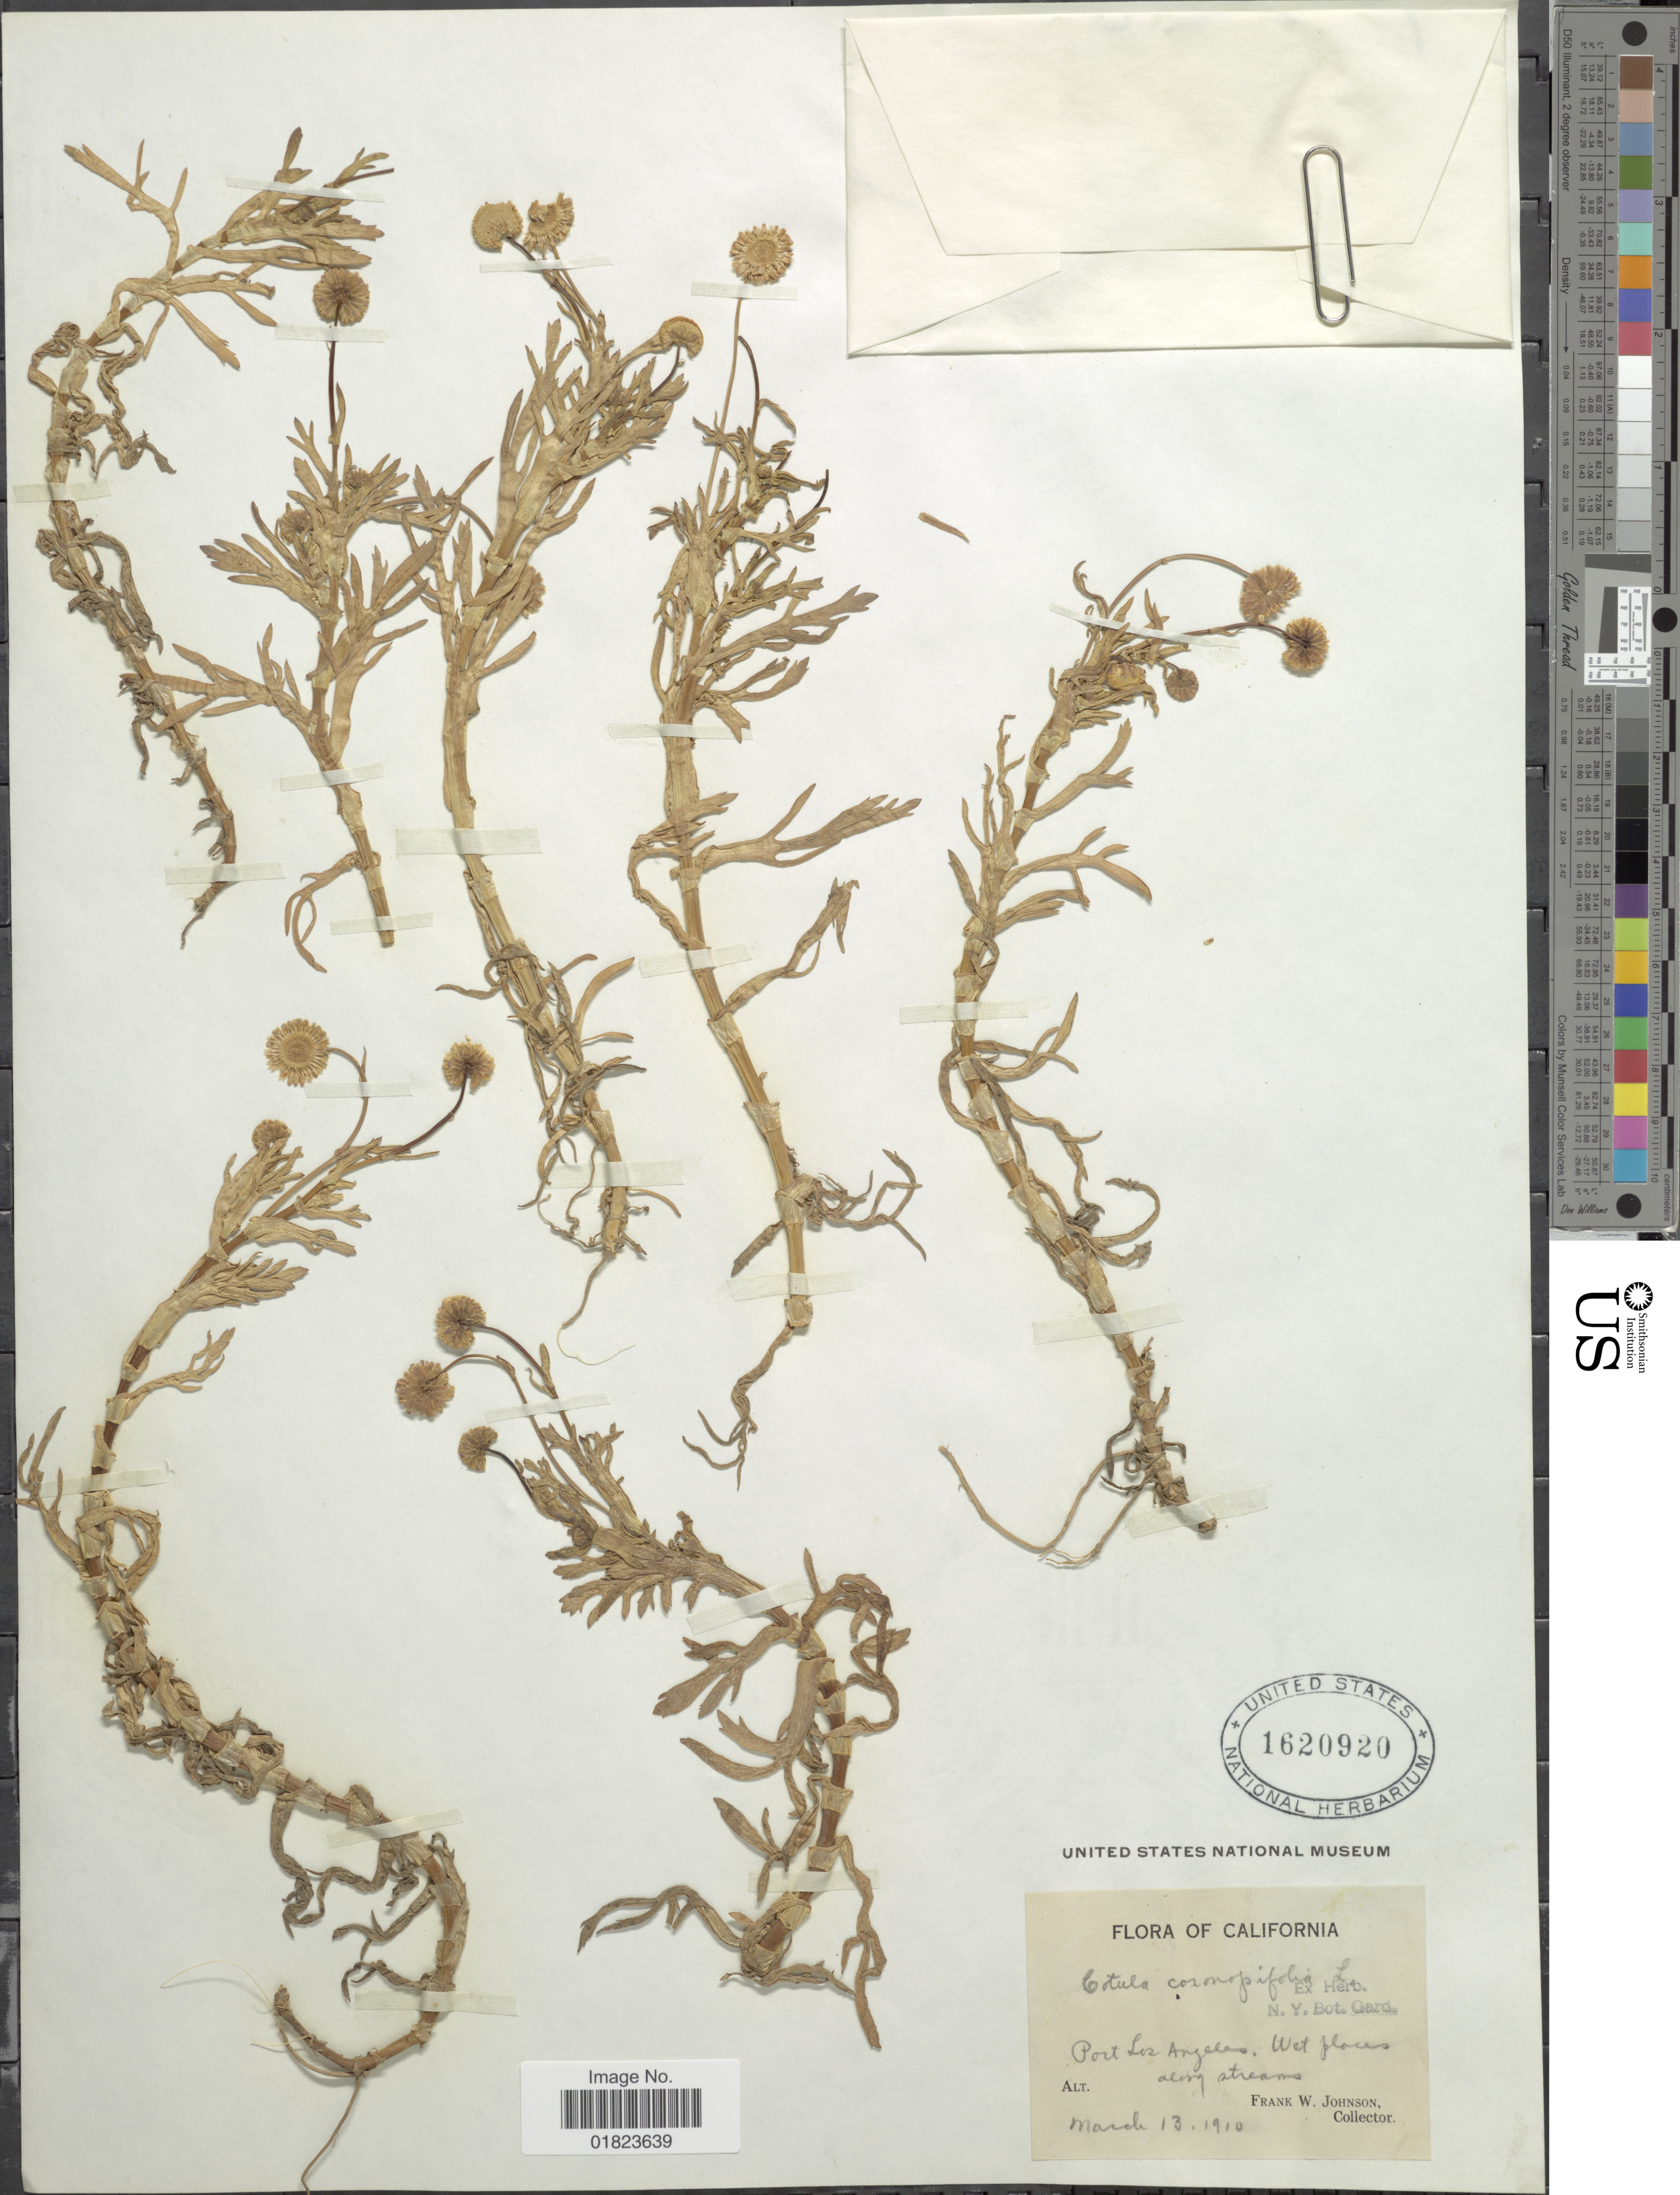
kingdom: Plantae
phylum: Tracheophyta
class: Magnoliopsida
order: Asterales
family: Asteraceae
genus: Cotula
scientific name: Cotula coronopifolia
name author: L.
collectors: F. W. Johnson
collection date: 1910-03-13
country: United States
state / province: California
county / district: Los Angeles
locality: Port Los Angeles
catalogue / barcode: US 1620920